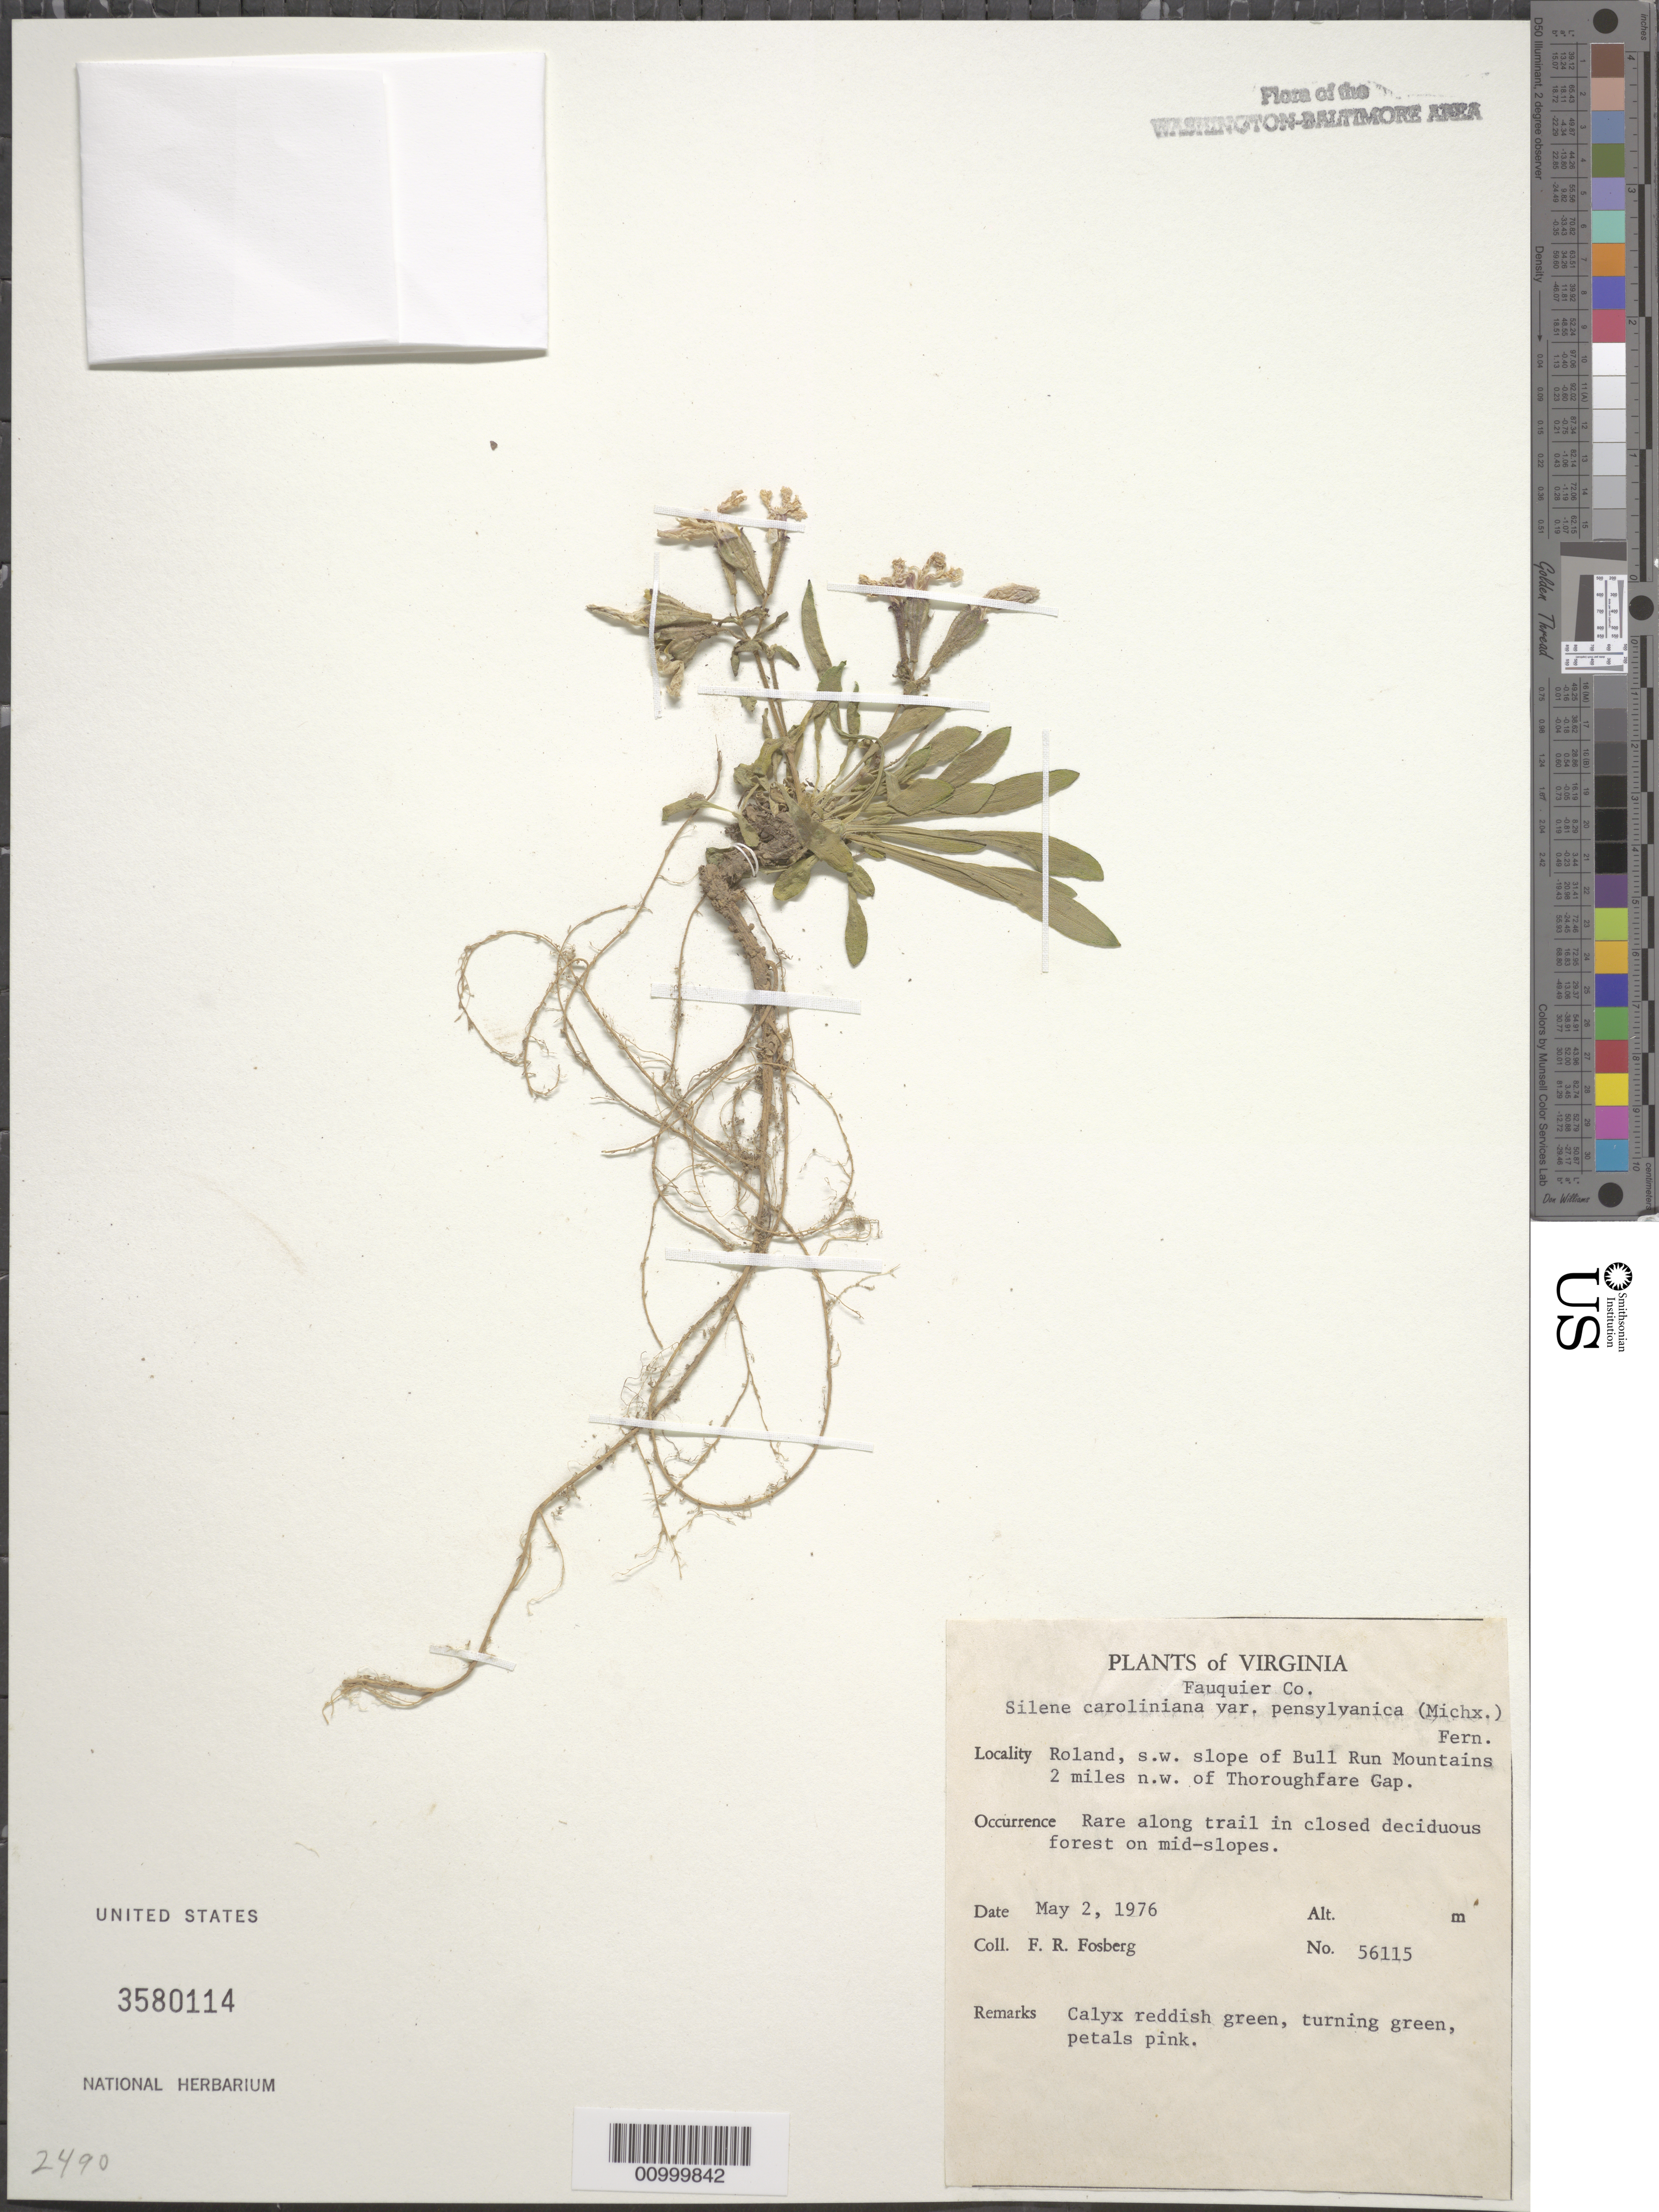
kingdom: Plantae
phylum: Tracheophyta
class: Magnoliopsida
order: Caryophyllales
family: Caryophyllaceae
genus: Silene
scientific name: Silene caroliniana var. pensylvanica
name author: (Michx.) Fernald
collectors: F. R. Fosberg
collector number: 56115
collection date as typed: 2 May 1976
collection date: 1976-05-02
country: United States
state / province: Virginia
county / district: Fauquier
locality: Roland, SW base of Bull Run Mts., 2 mi. NW of Thoroughfare Gap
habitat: closed deciduous forest on mid-slopes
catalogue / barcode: US 3580114